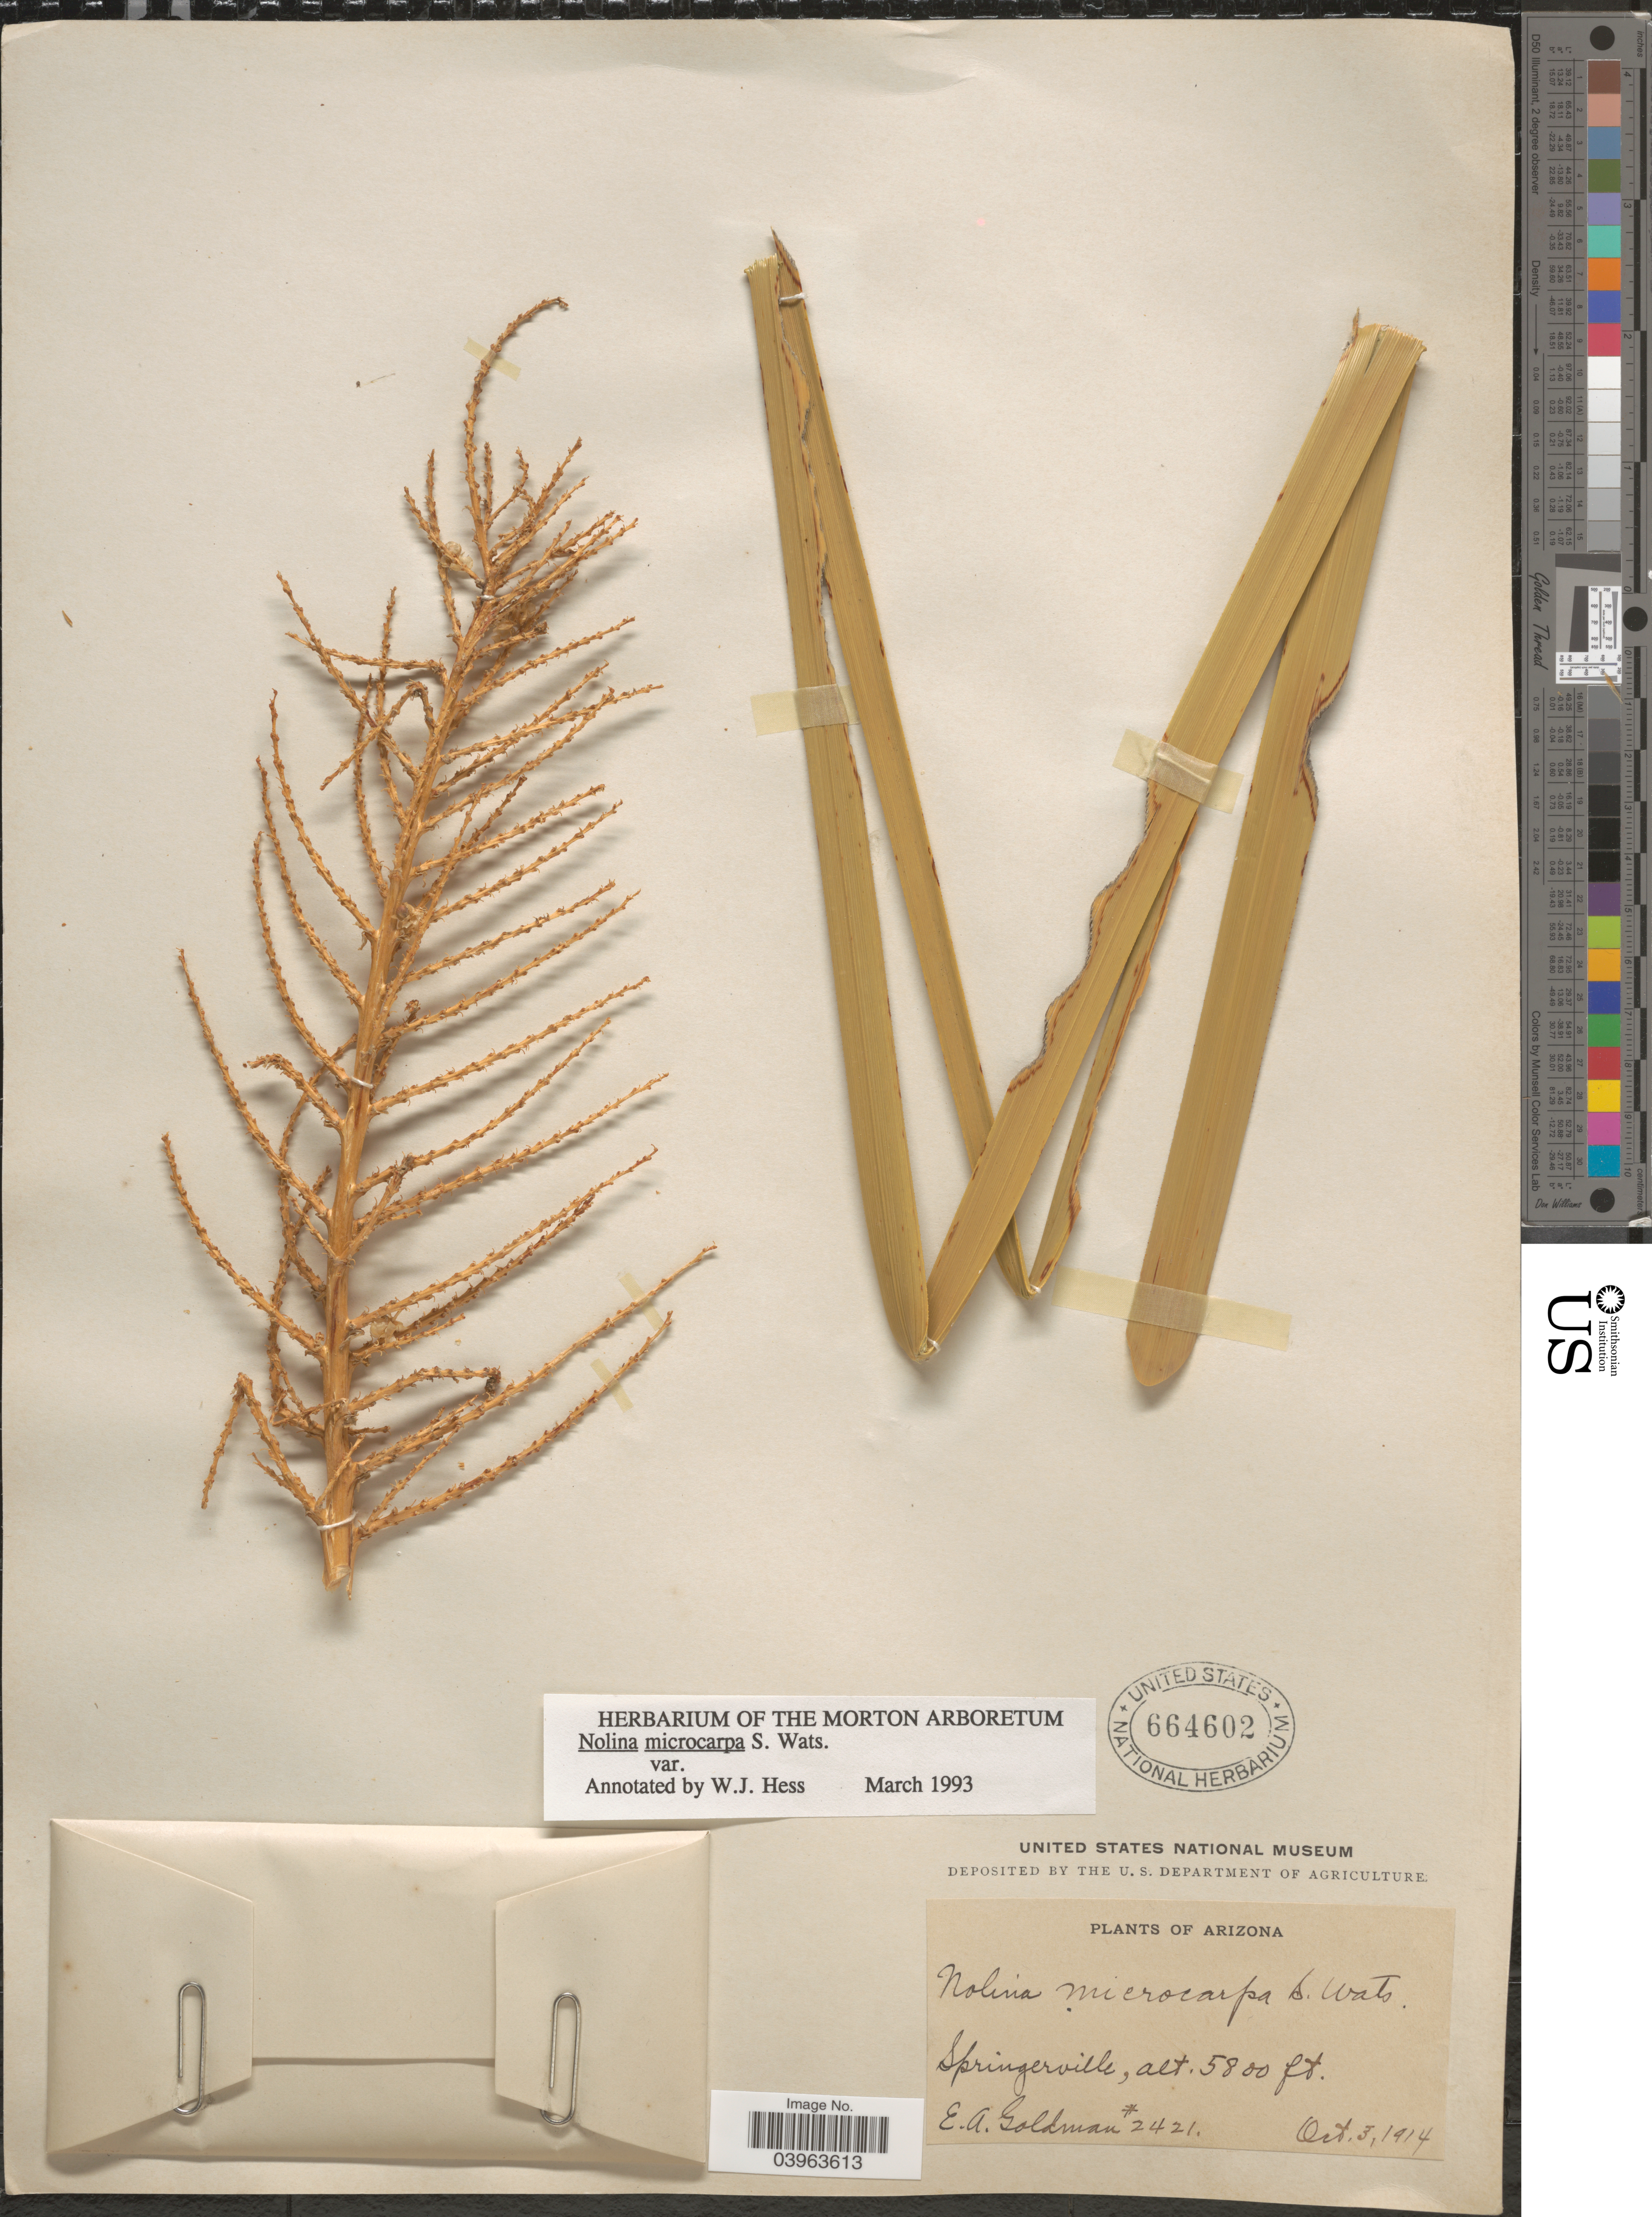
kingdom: Plantae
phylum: Tracheophyta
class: Liliopsida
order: Asparagales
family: Asparagaceae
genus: Nolina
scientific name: Nolina microcarpa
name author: S. Watson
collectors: E. A. Goldman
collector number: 2421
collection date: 1914-10-03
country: United States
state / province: Arizona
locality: Springerville.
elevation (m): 1768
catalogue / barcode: US 664602